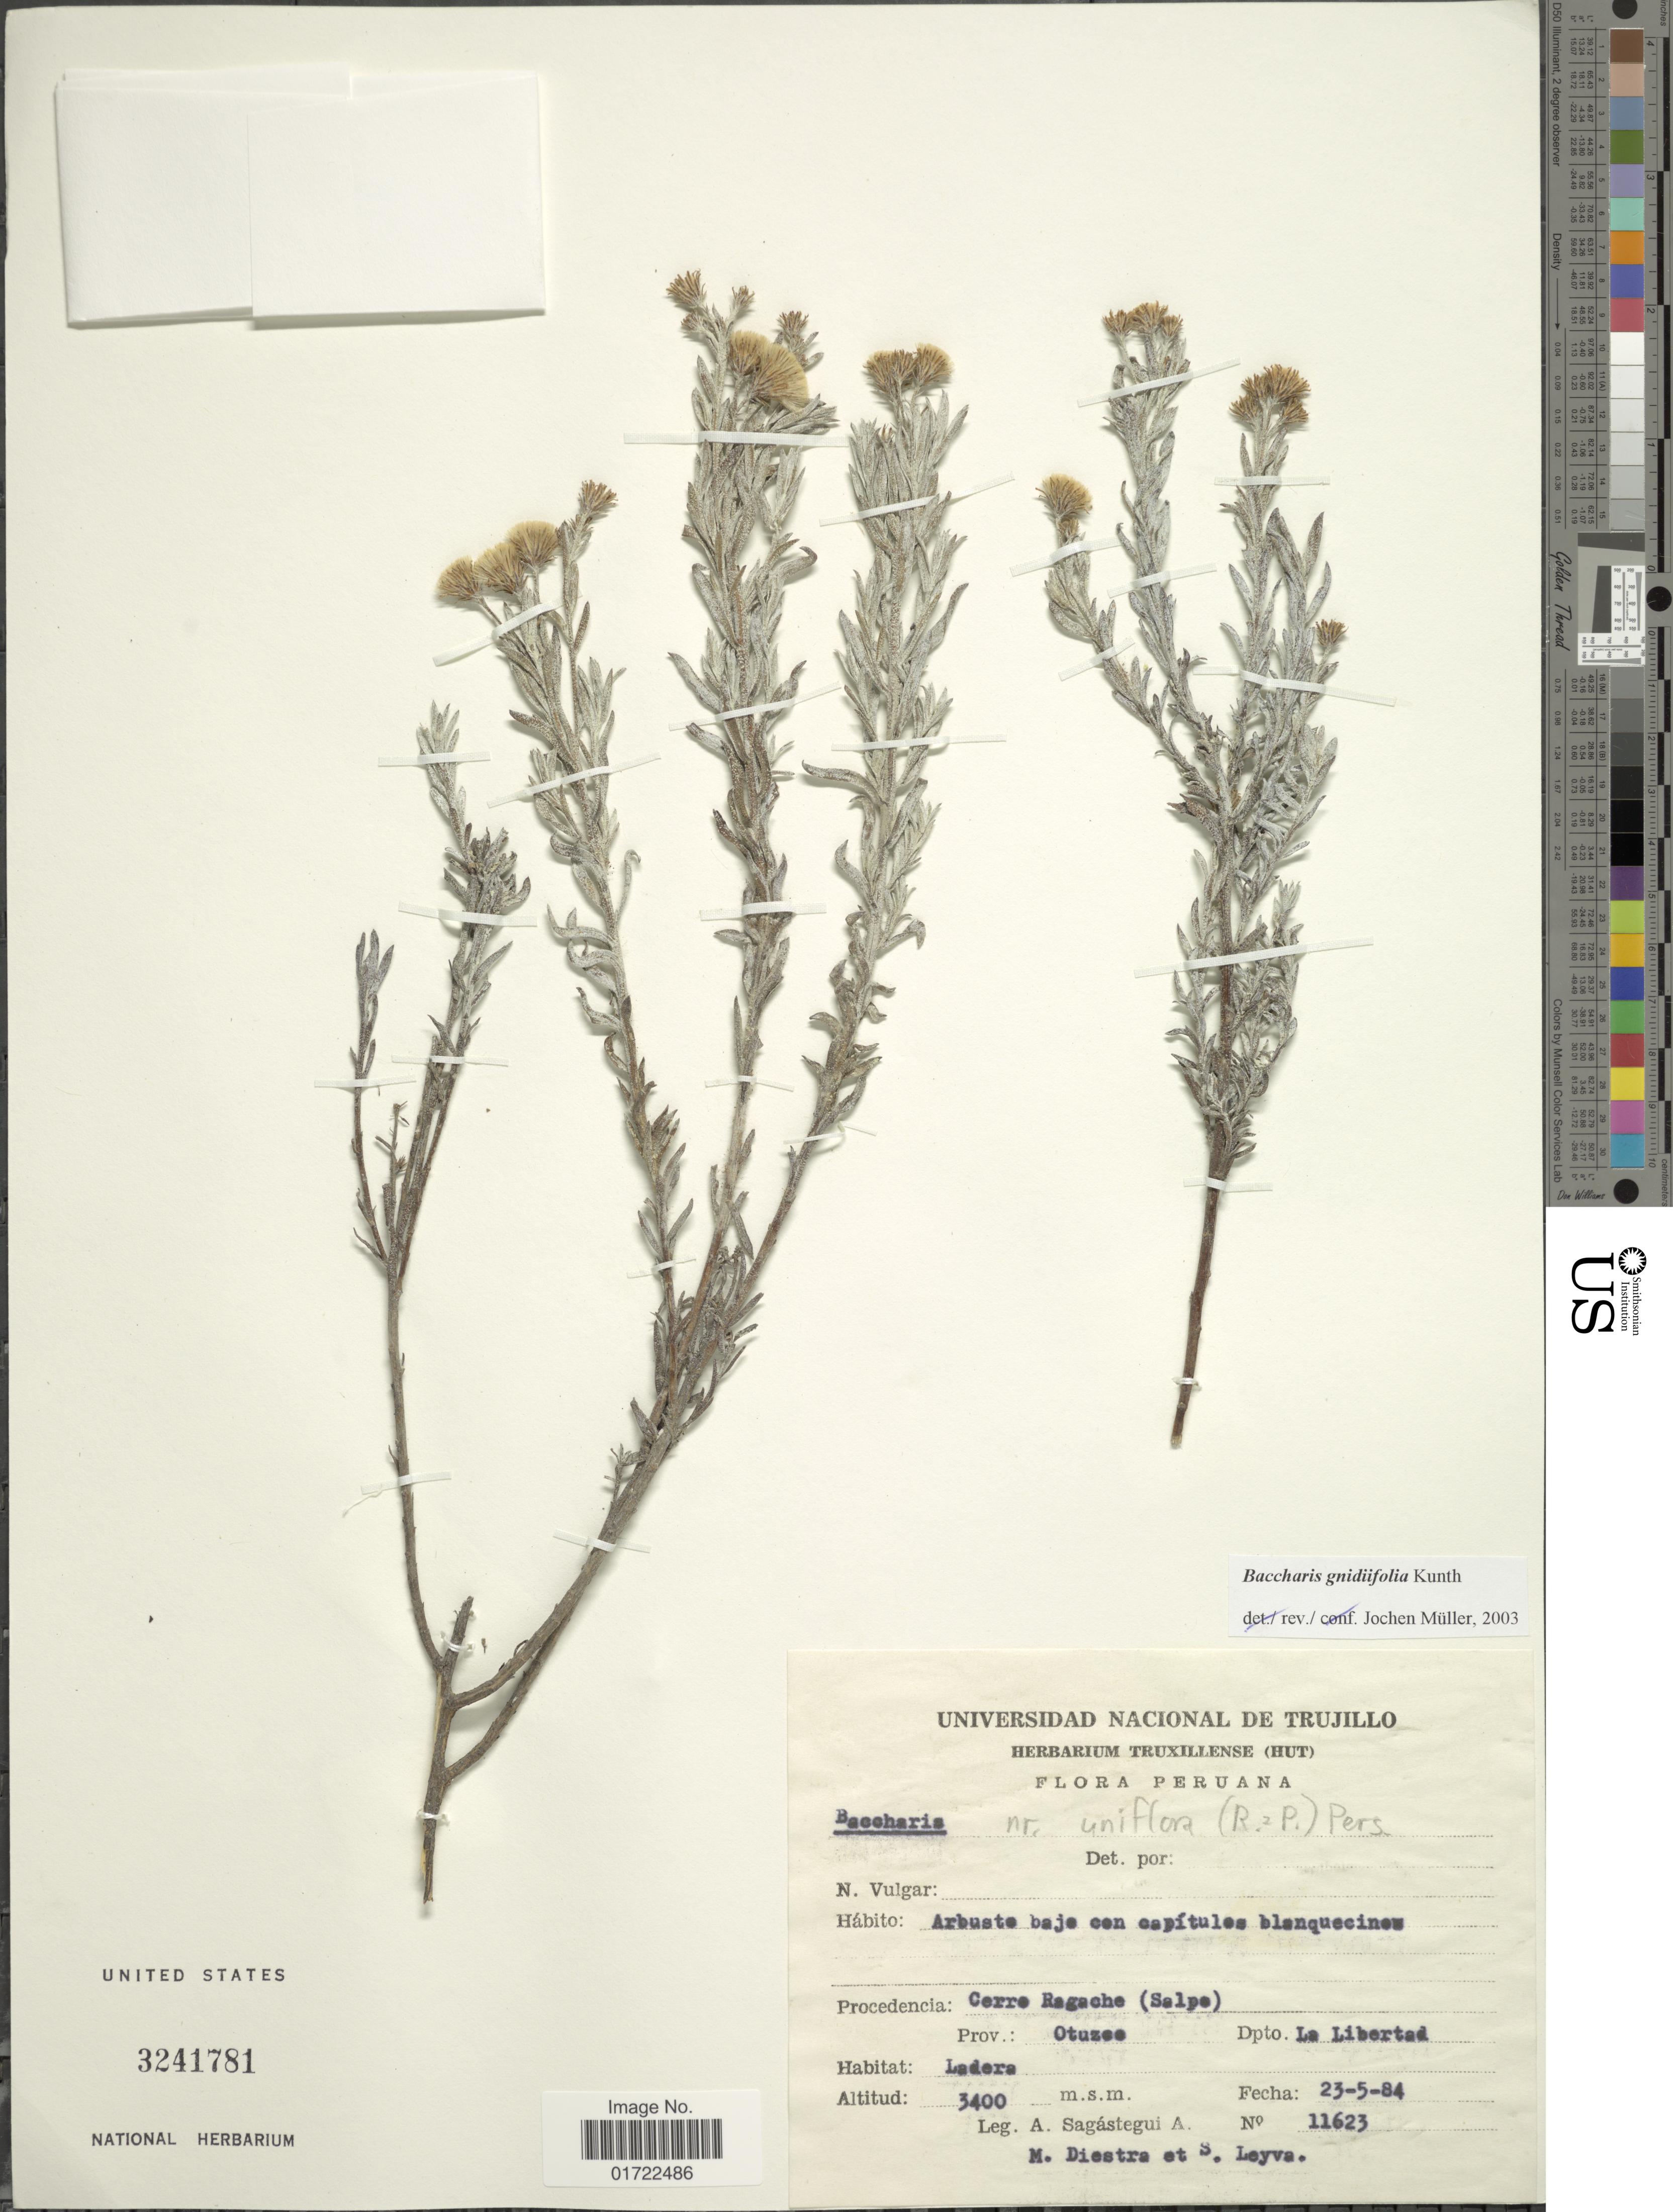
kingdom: Plantae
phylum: Tracheophyta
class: Magnoliopsida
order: Asterales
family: Asteraceae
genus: Baccharis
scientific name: Baccharis gnidiifolia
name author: Kunth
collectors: A. Sagástegui A., M. Diestra & S. Leyva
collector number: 11623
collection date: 1984-05-23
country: Peru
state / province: La Libertad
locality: Procedencia: Cerre Ragache (Salpe) Prov. Otuzee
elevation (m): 3400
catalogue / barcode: US 3241781